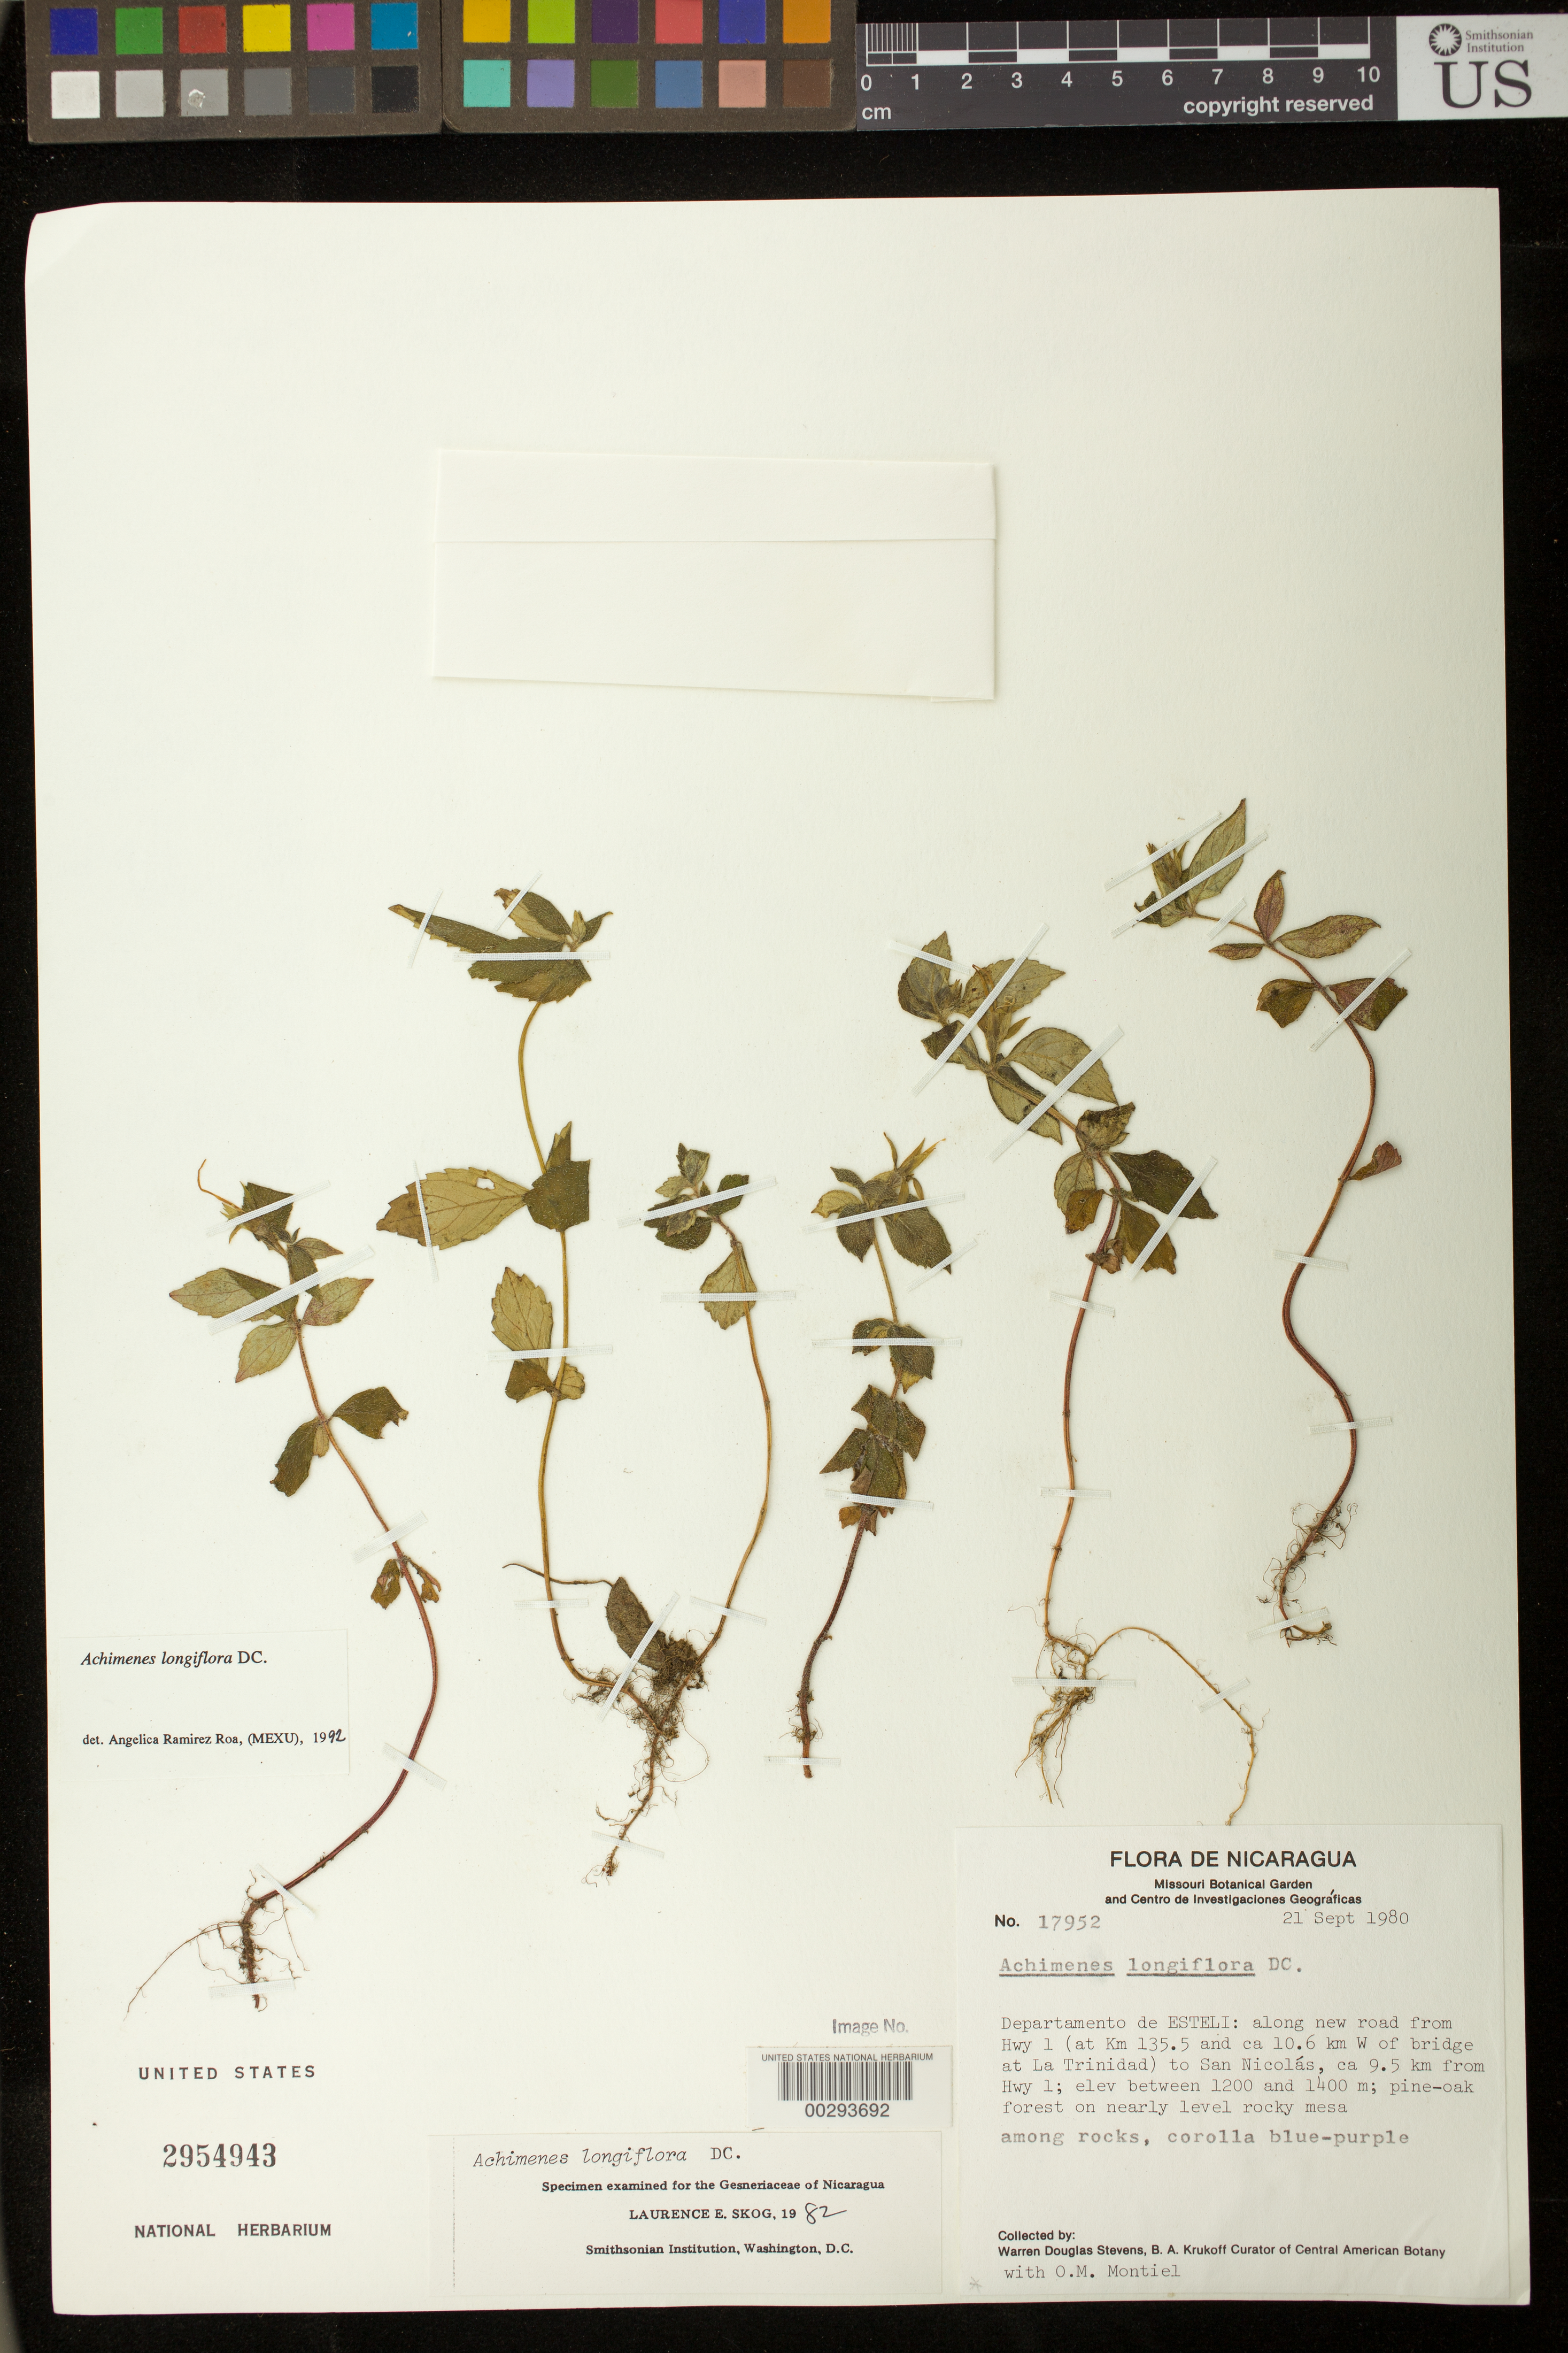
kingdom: Plantae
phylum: Tracheophyta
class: Magnoliopsida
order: Lamiales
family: Gesneriaceae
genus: Achimenes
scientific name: Achimenes longiflora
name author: DC.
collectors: W. D. Stevens & A. Montiel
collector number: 17952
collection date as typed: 21 Sep 1980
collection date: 1980-09-21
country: Nicaragua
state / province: Esteli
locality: Along new road from hwy 1 to San Nicolas, ca 9.5 km from hwy 1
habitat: Pine-oak forest on nearly level rocky mesa; among rocks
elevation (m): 1200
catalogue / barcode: US 2954943